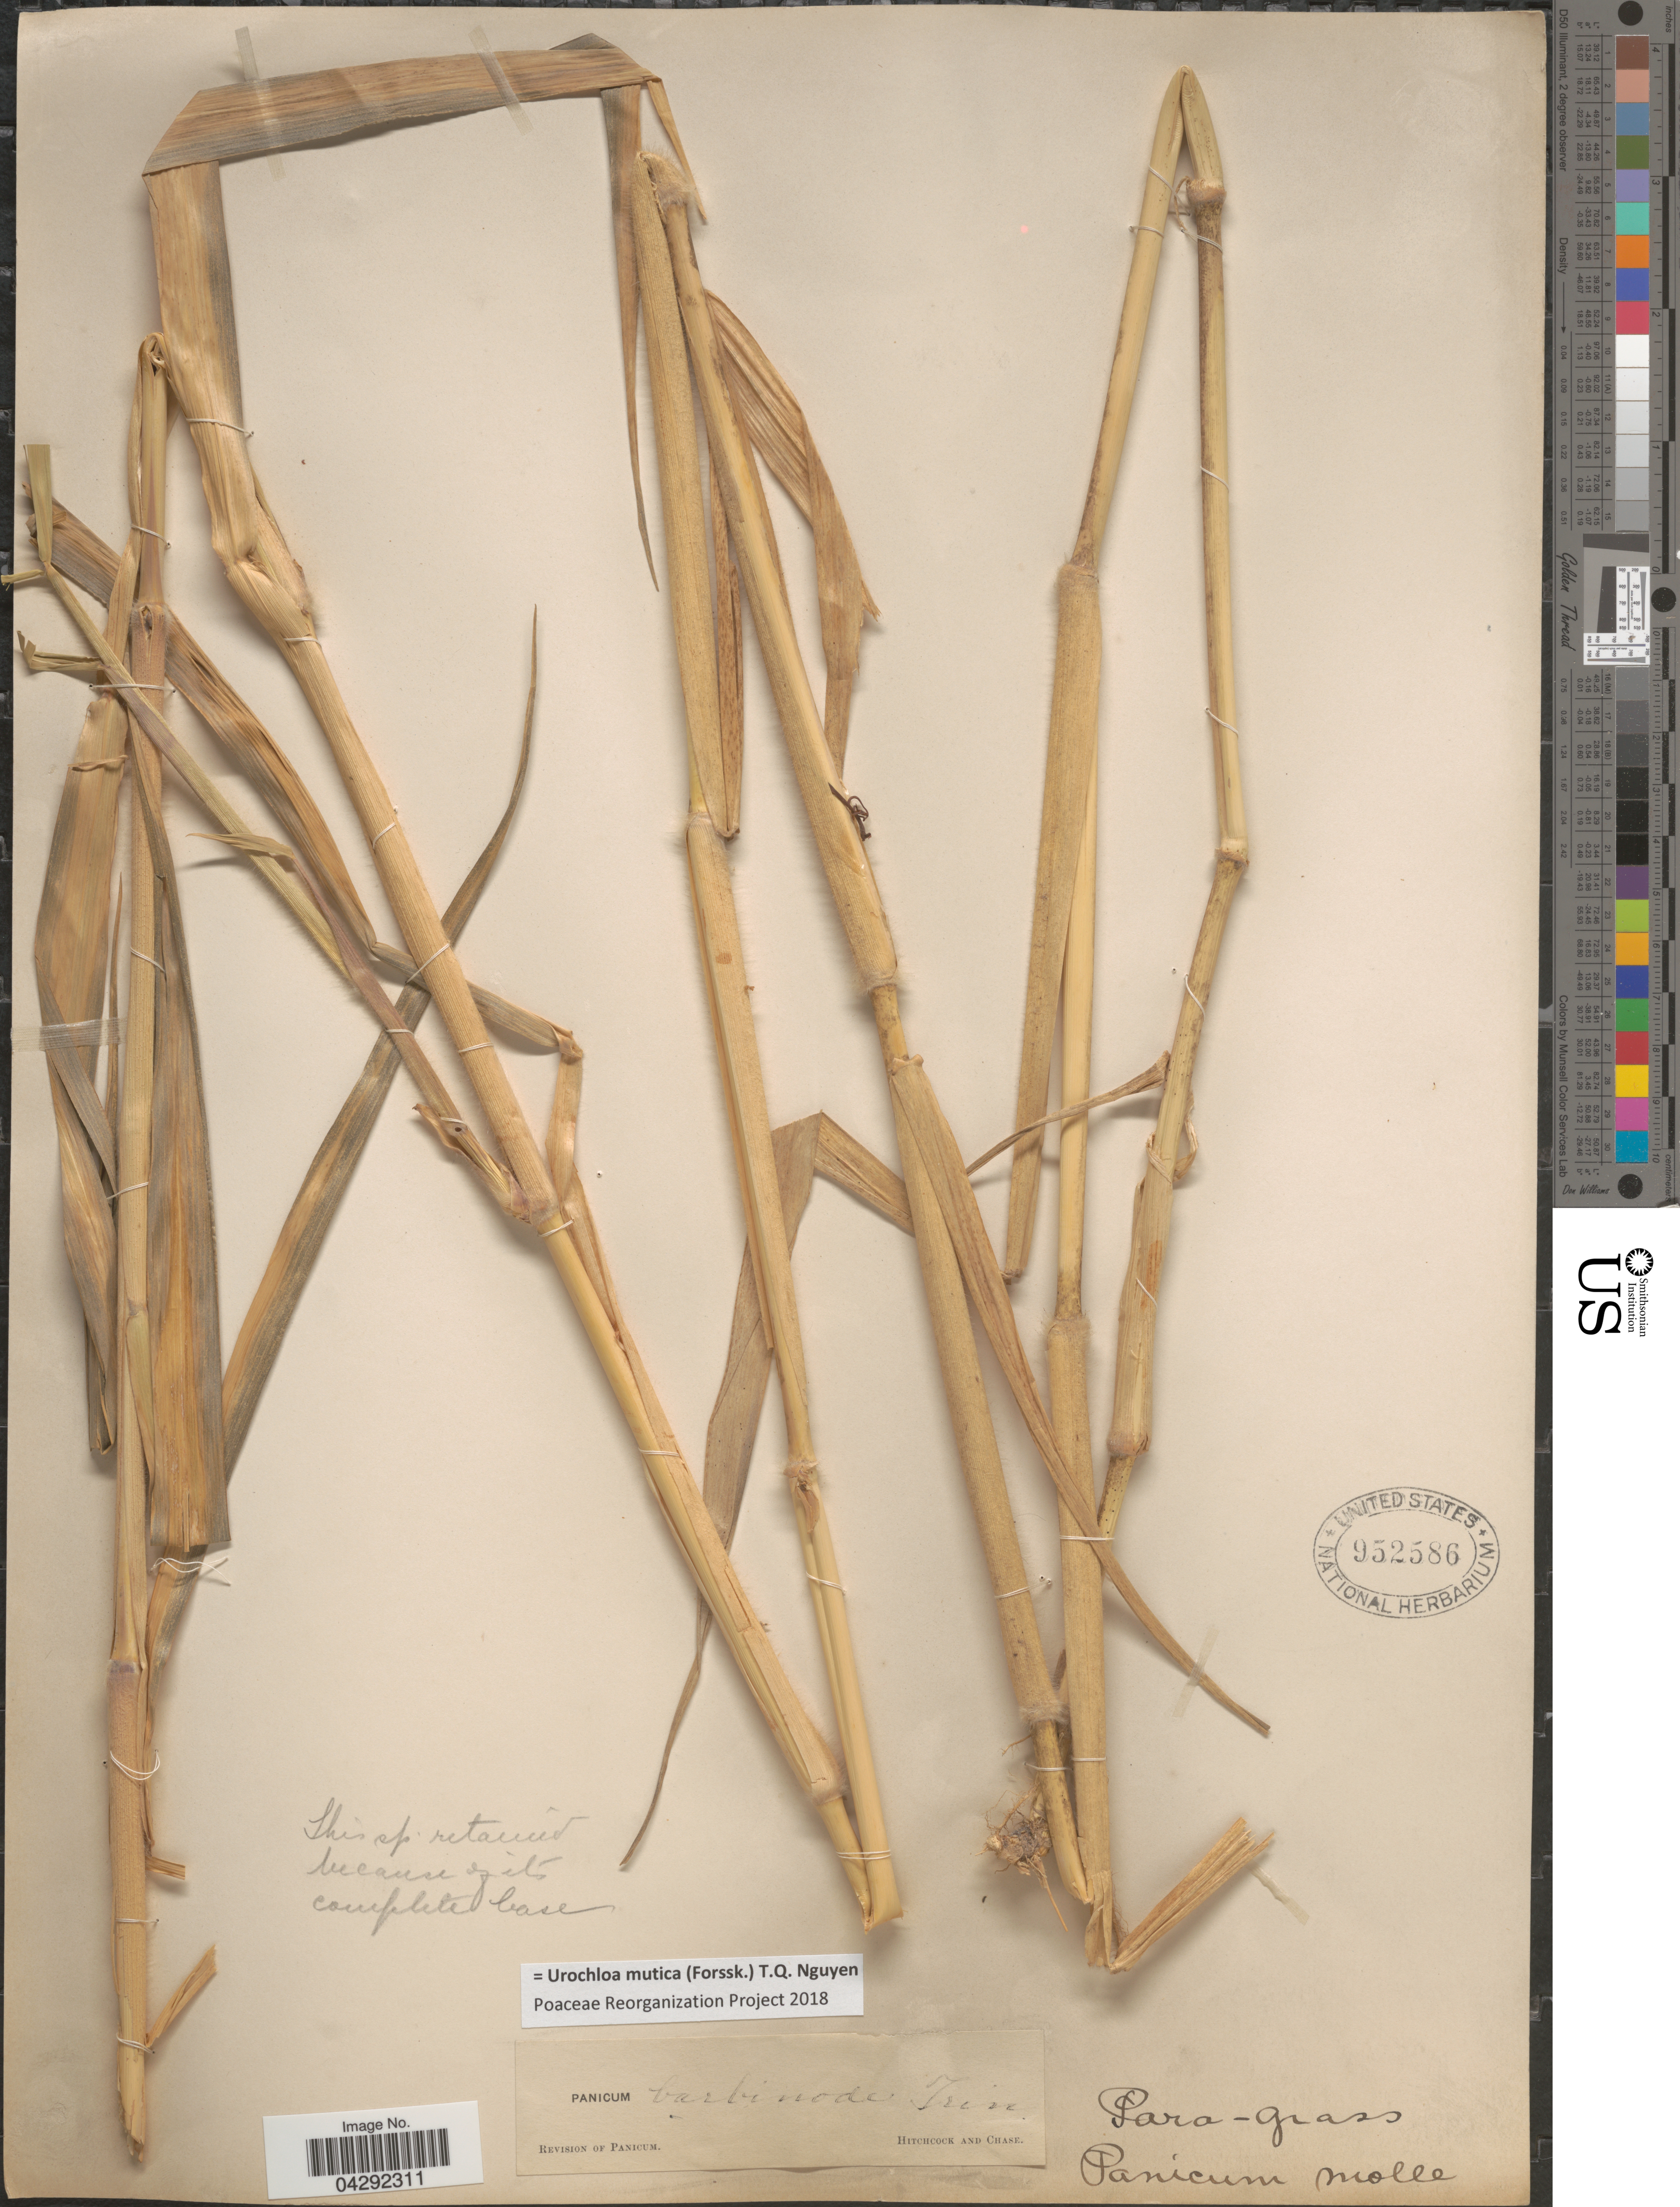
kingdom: Plantae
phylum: Tracheophyta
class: Liliopsida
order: Poales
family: Poaceae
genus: Urochloa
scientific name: Urochloa mutica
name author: (Forssk.) T.Q. Nguyen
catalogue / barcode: US 952586